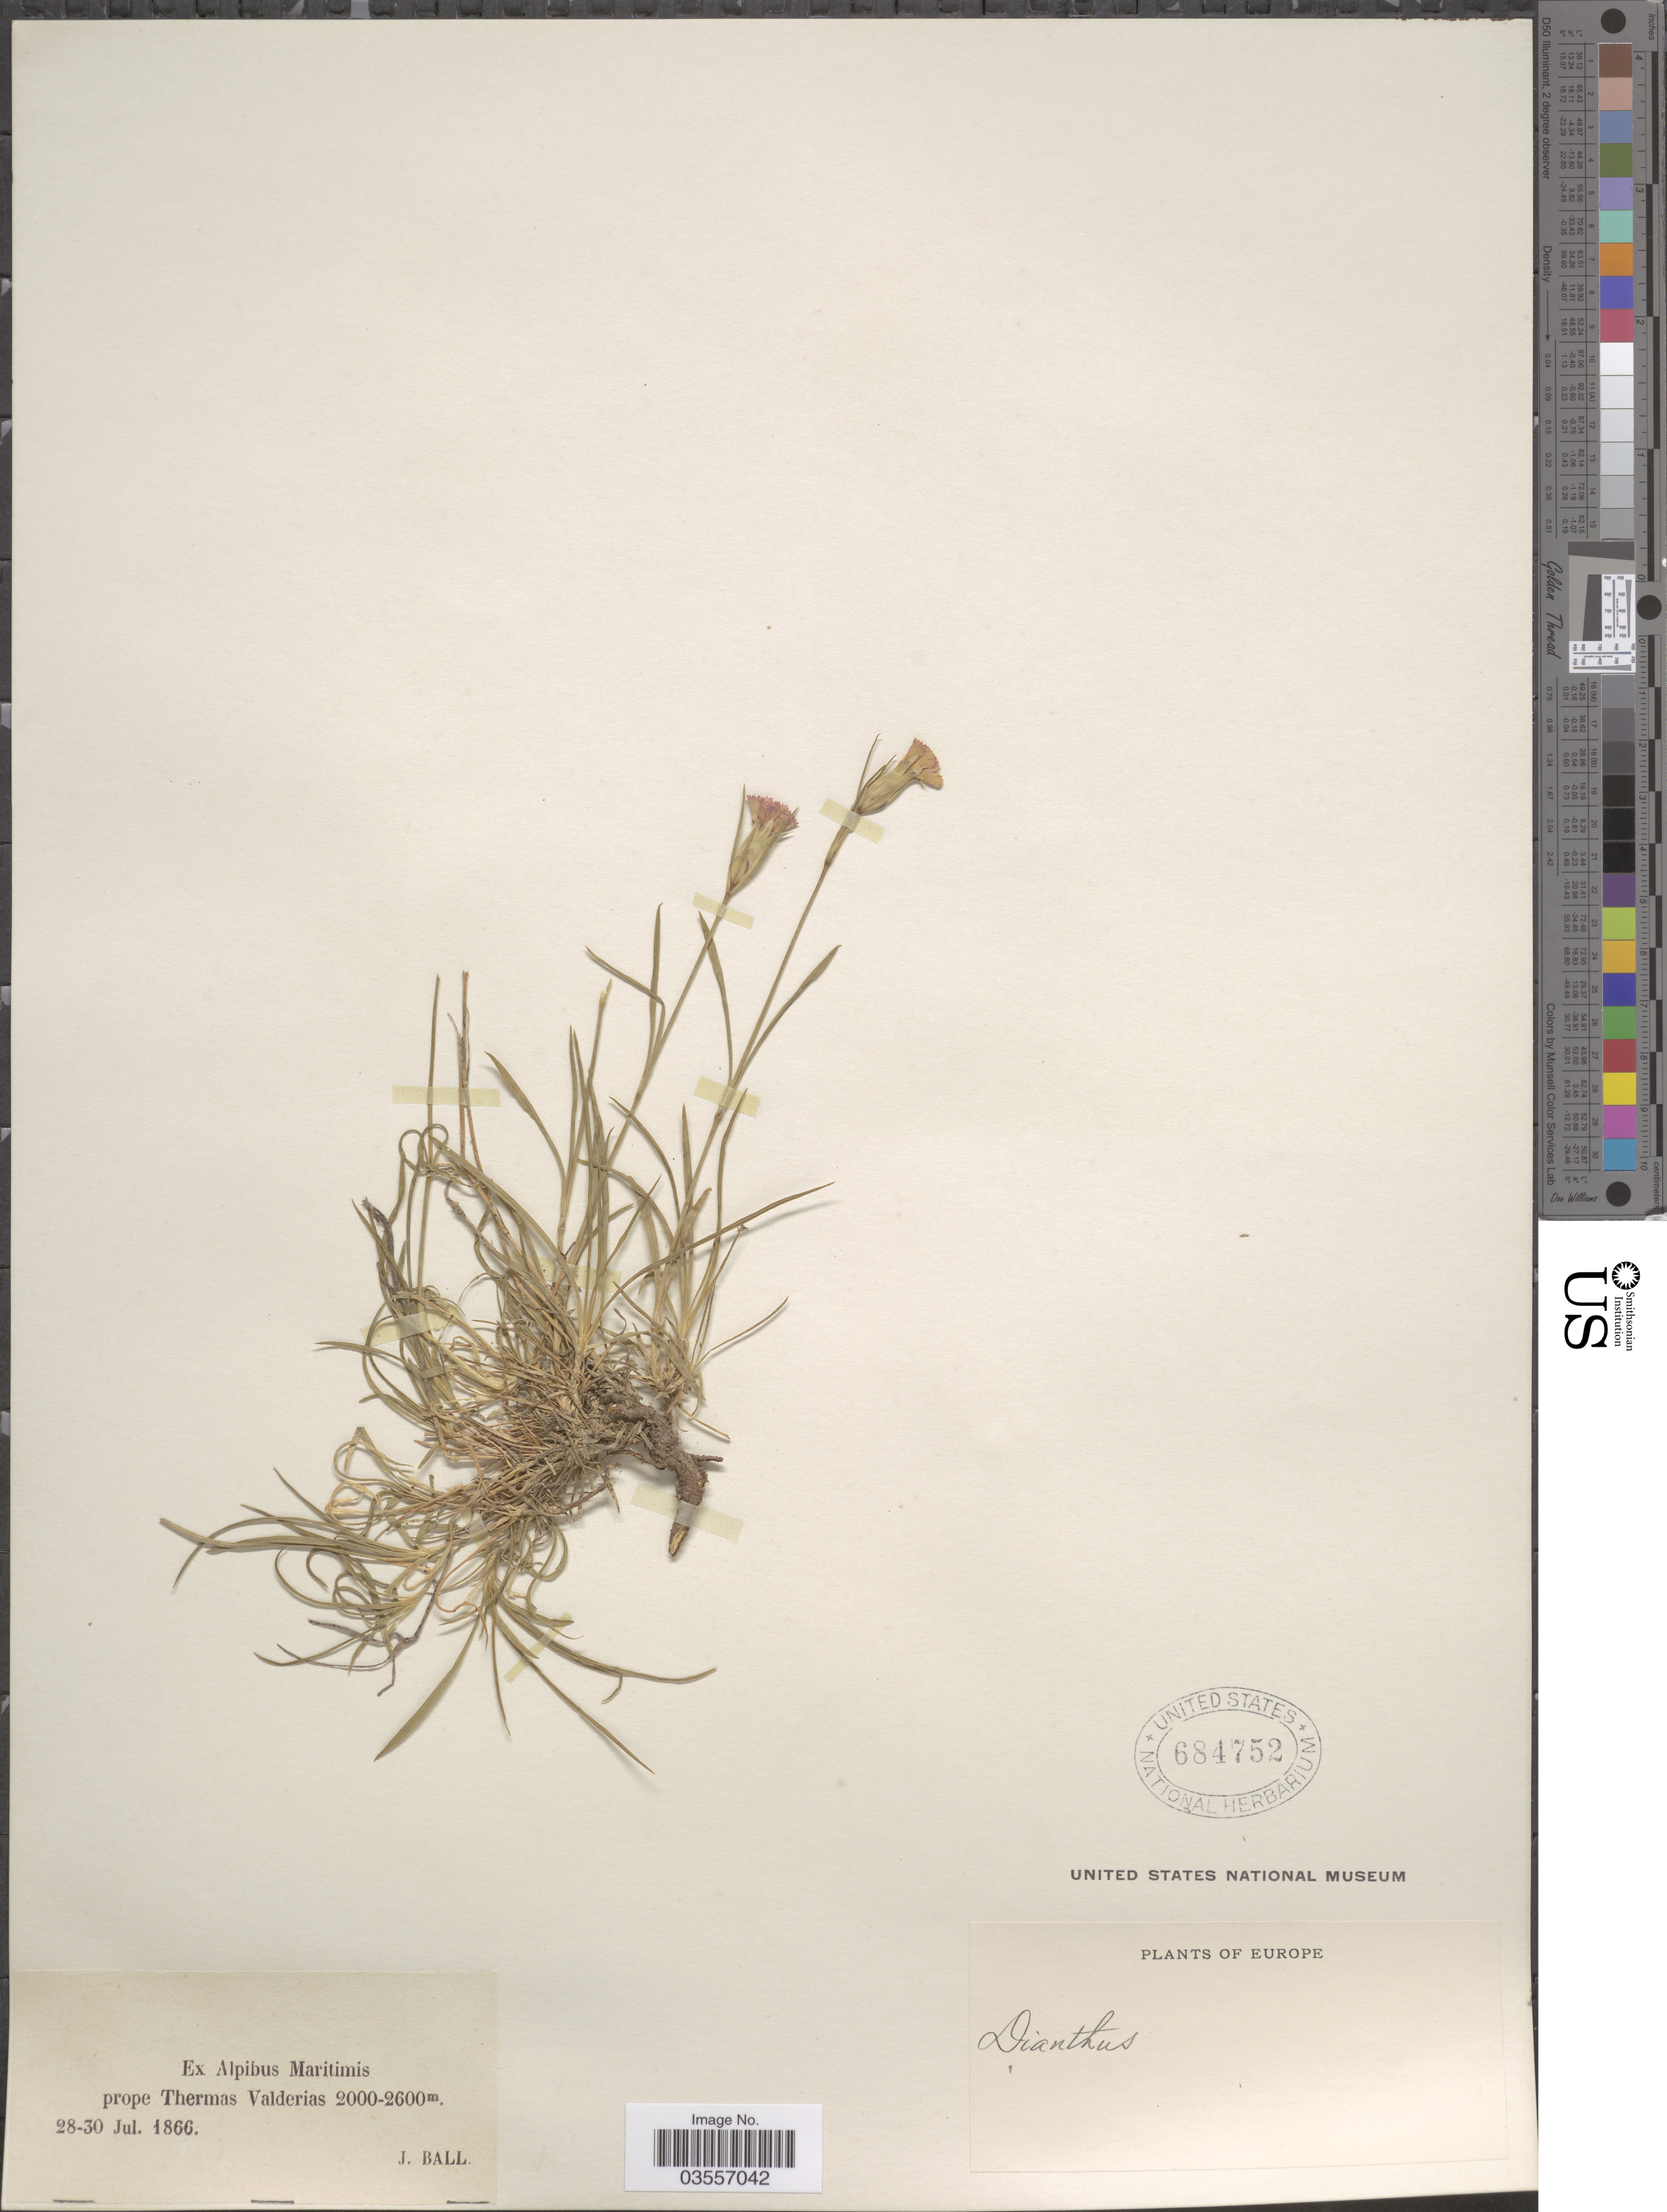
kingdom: Plantae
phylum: Tracheophyta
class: Magnoliopsida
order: Caryophyllales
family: Caryophyllaceae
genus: Dianthus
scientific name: Dianthus sp.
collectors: J. Ball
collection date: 1866-07-28/1866-07-30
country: Italy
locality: Ex Alpibus Maritimis prope Thermas Valderias. Europe.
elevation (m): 2000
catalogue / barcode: US 684752